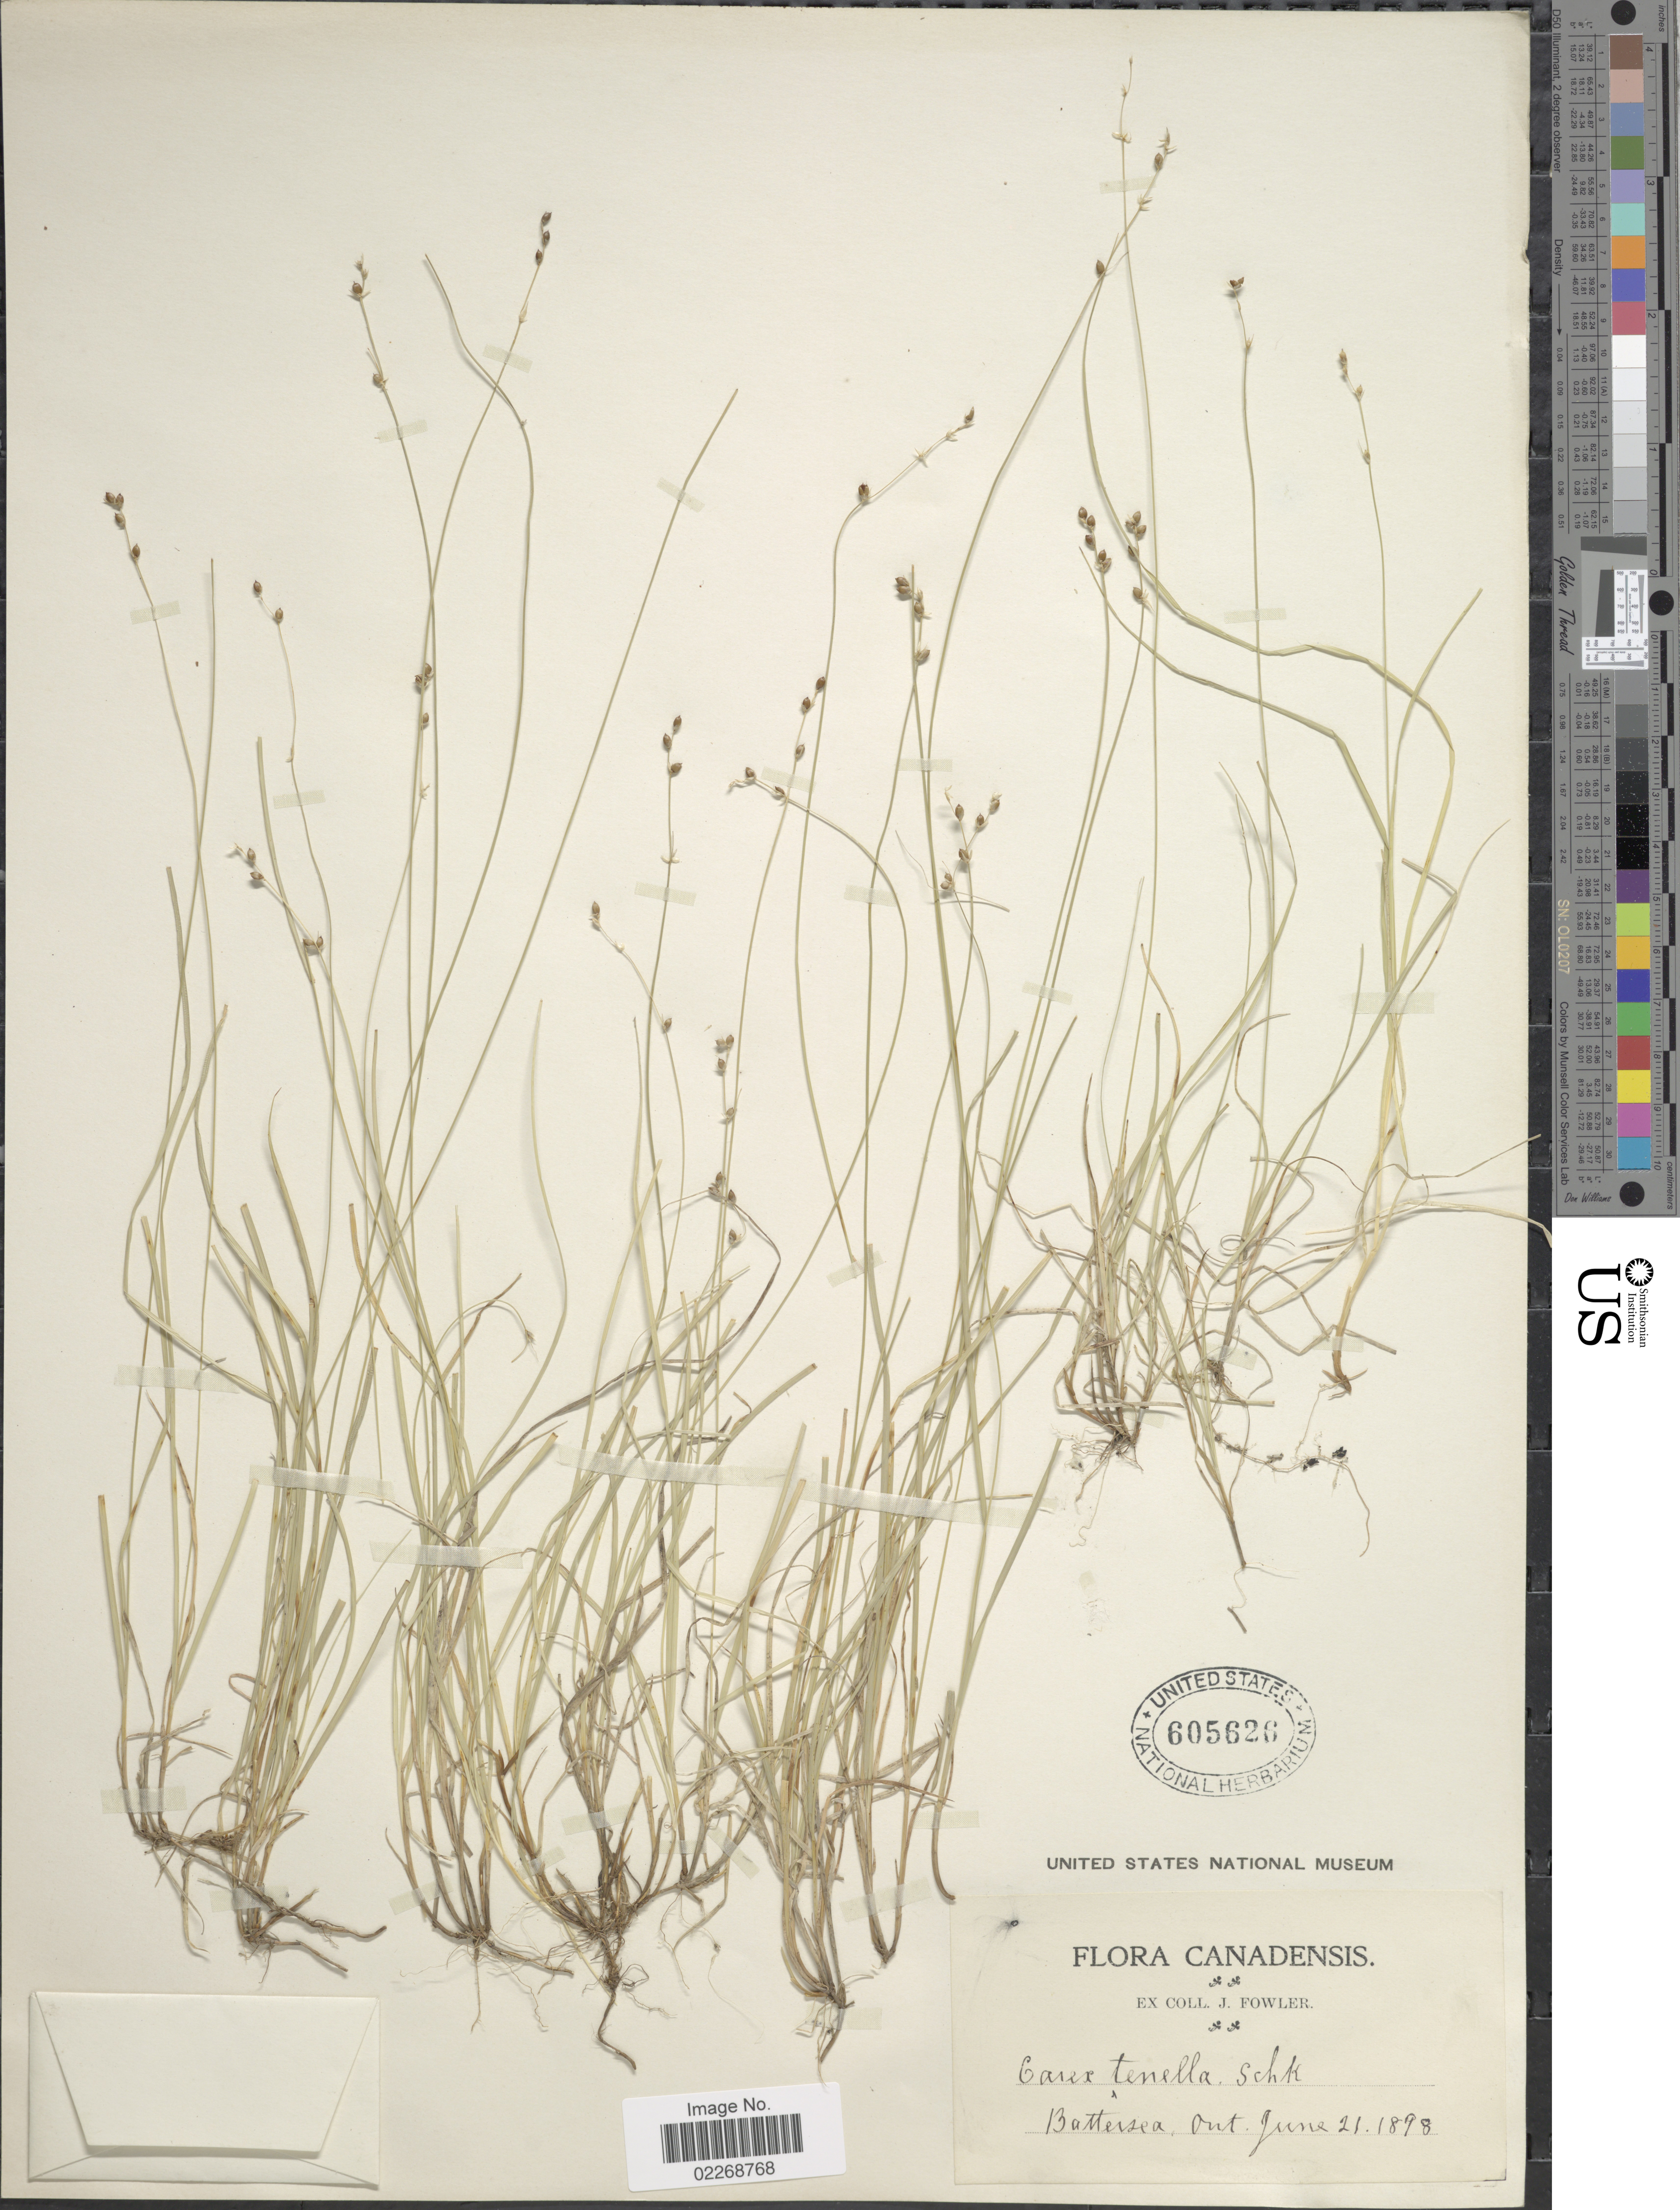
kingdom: Plantae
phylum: Tracheophyta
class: Liliopsida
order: Poales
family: Cyperaceae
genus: Carex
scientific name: Carex disperma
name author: Dewey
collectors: J. P. Fowler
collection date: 1898-06-21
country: Canada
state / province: Ontario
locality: Battersea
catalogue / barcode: US 605626